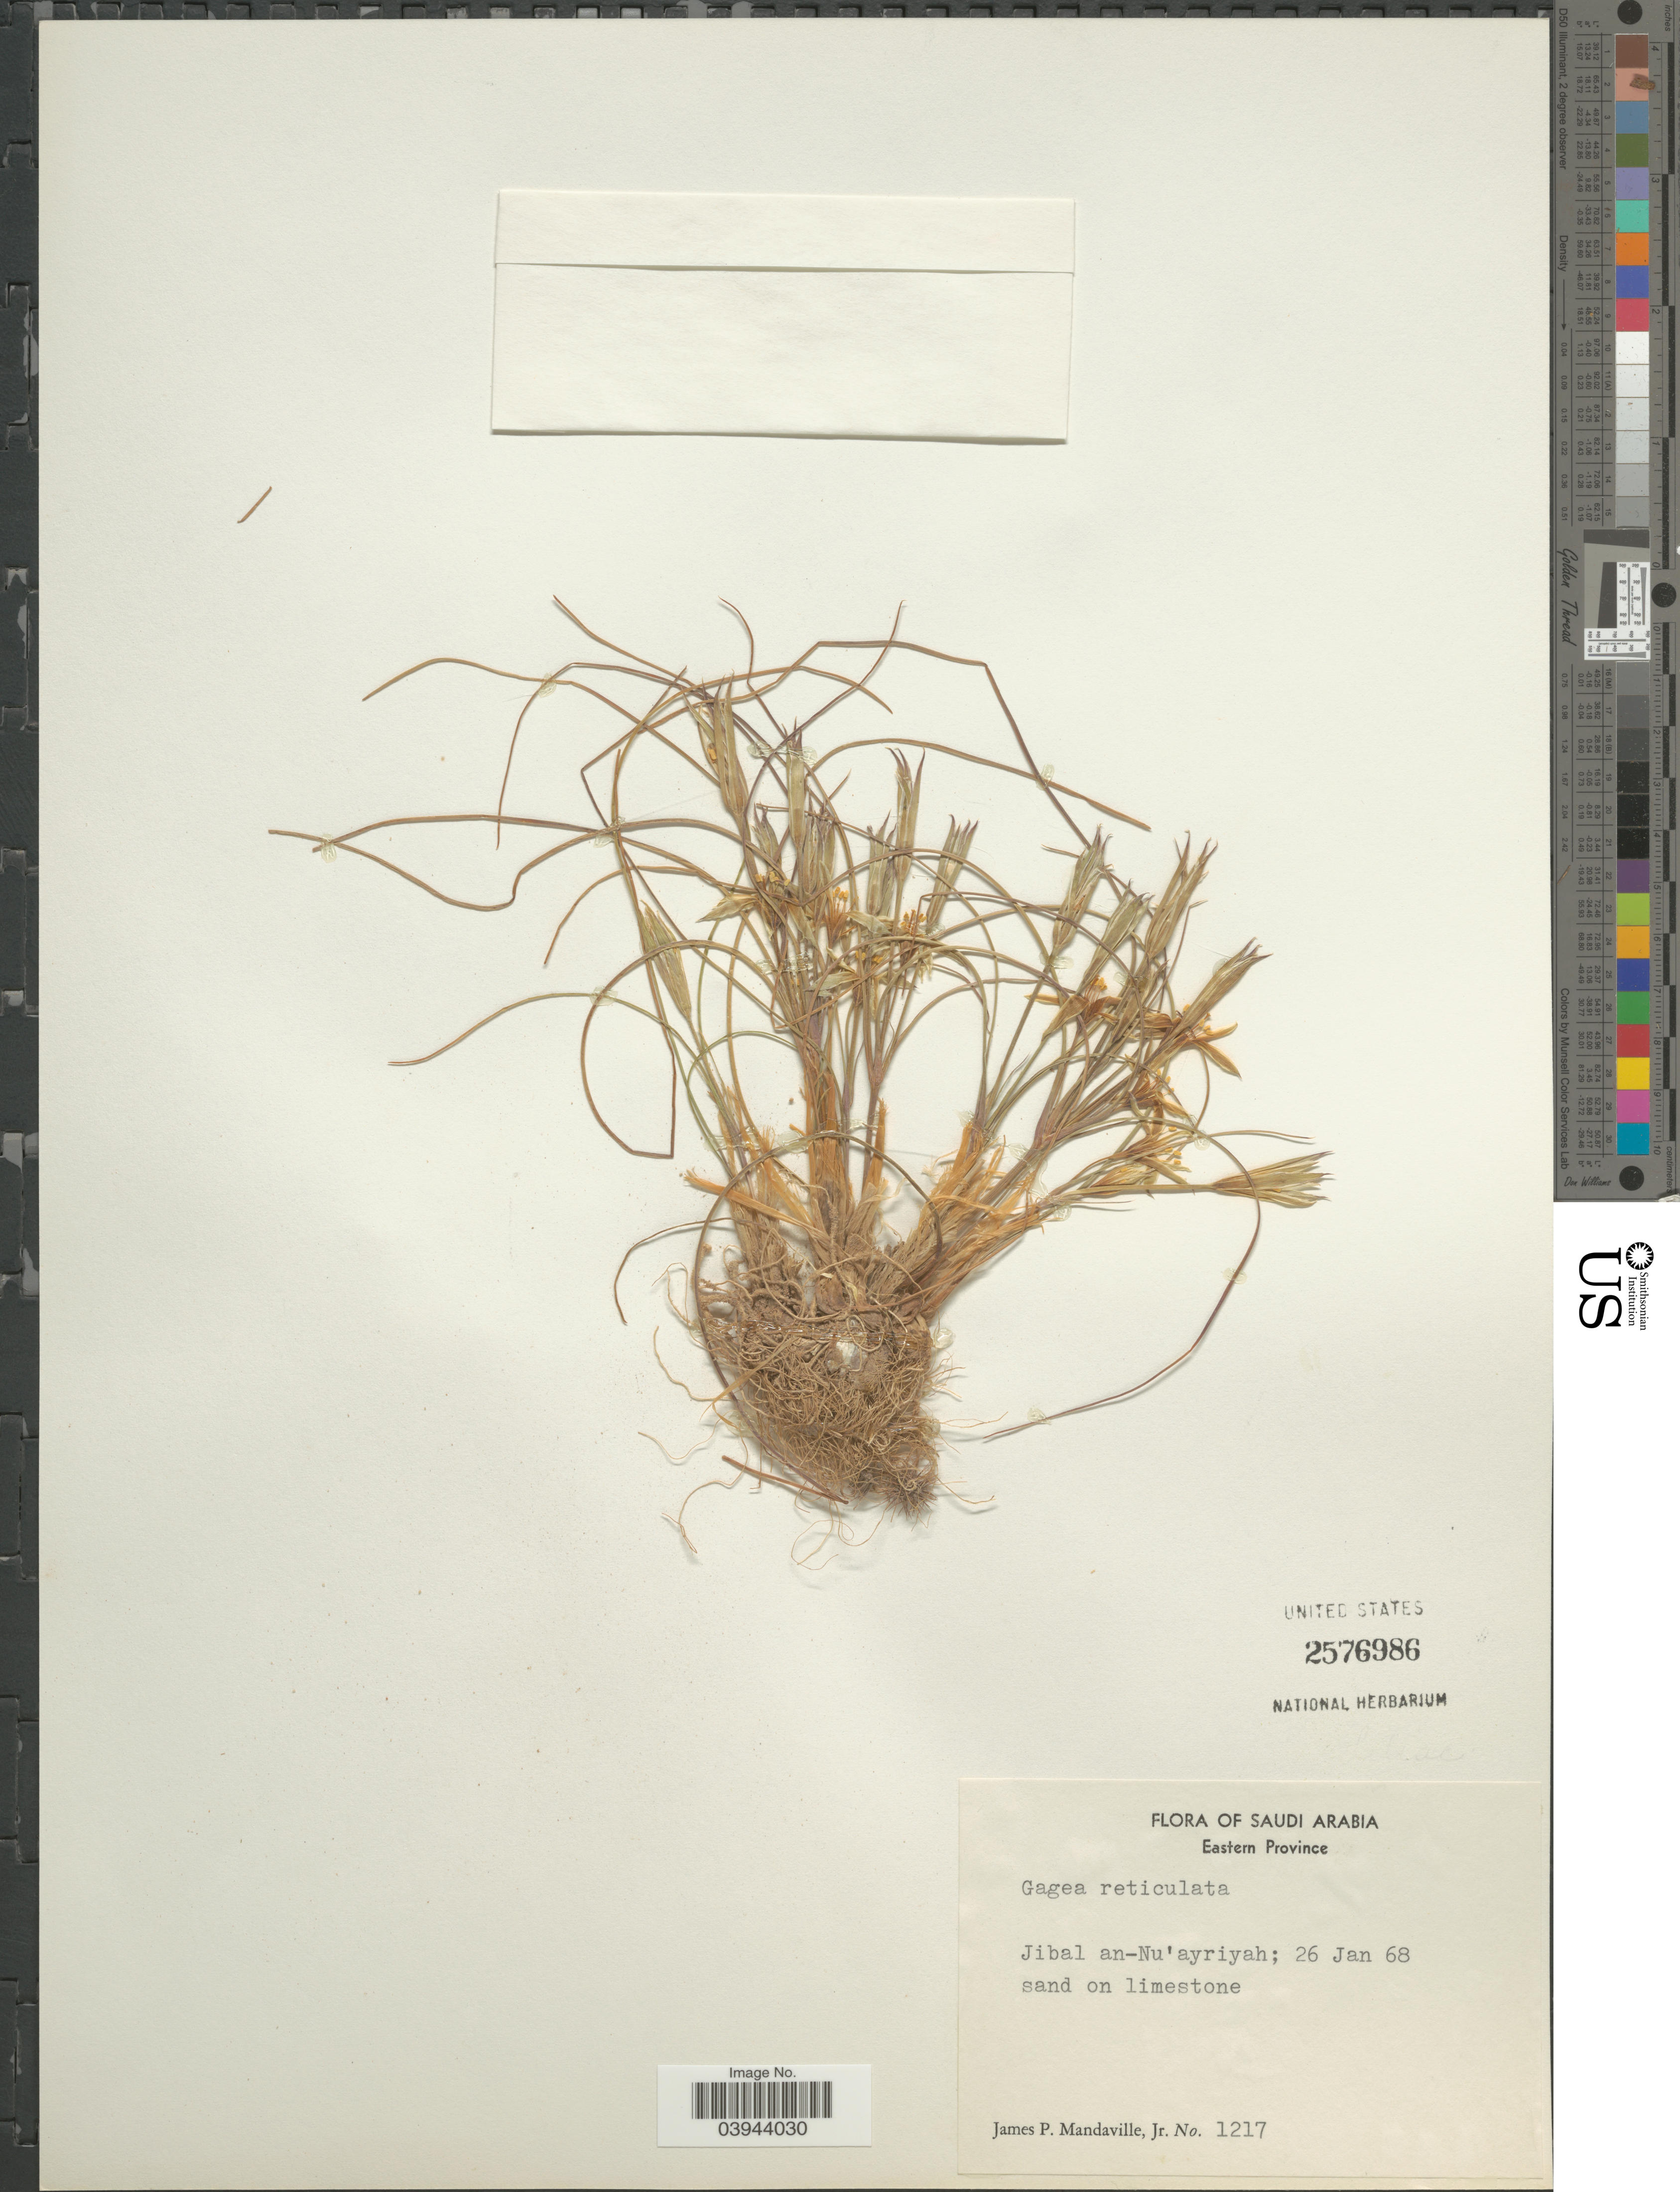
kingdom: Plantae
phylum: Tracheophyta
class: Liliopsida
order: Liliales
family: Liliaceae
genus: Gagea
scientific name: Gagea reticulata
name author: (Pall.) Schult. & Schult. f.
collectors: J. Mandaville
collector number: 1217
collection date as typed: Transcribed d/m/y: 26/1/68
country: Saudi Arabia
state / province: Ash Sharqiyah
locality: Eastern Province. Jibal an-Nu'ayriyah.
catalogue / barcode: US 2576986